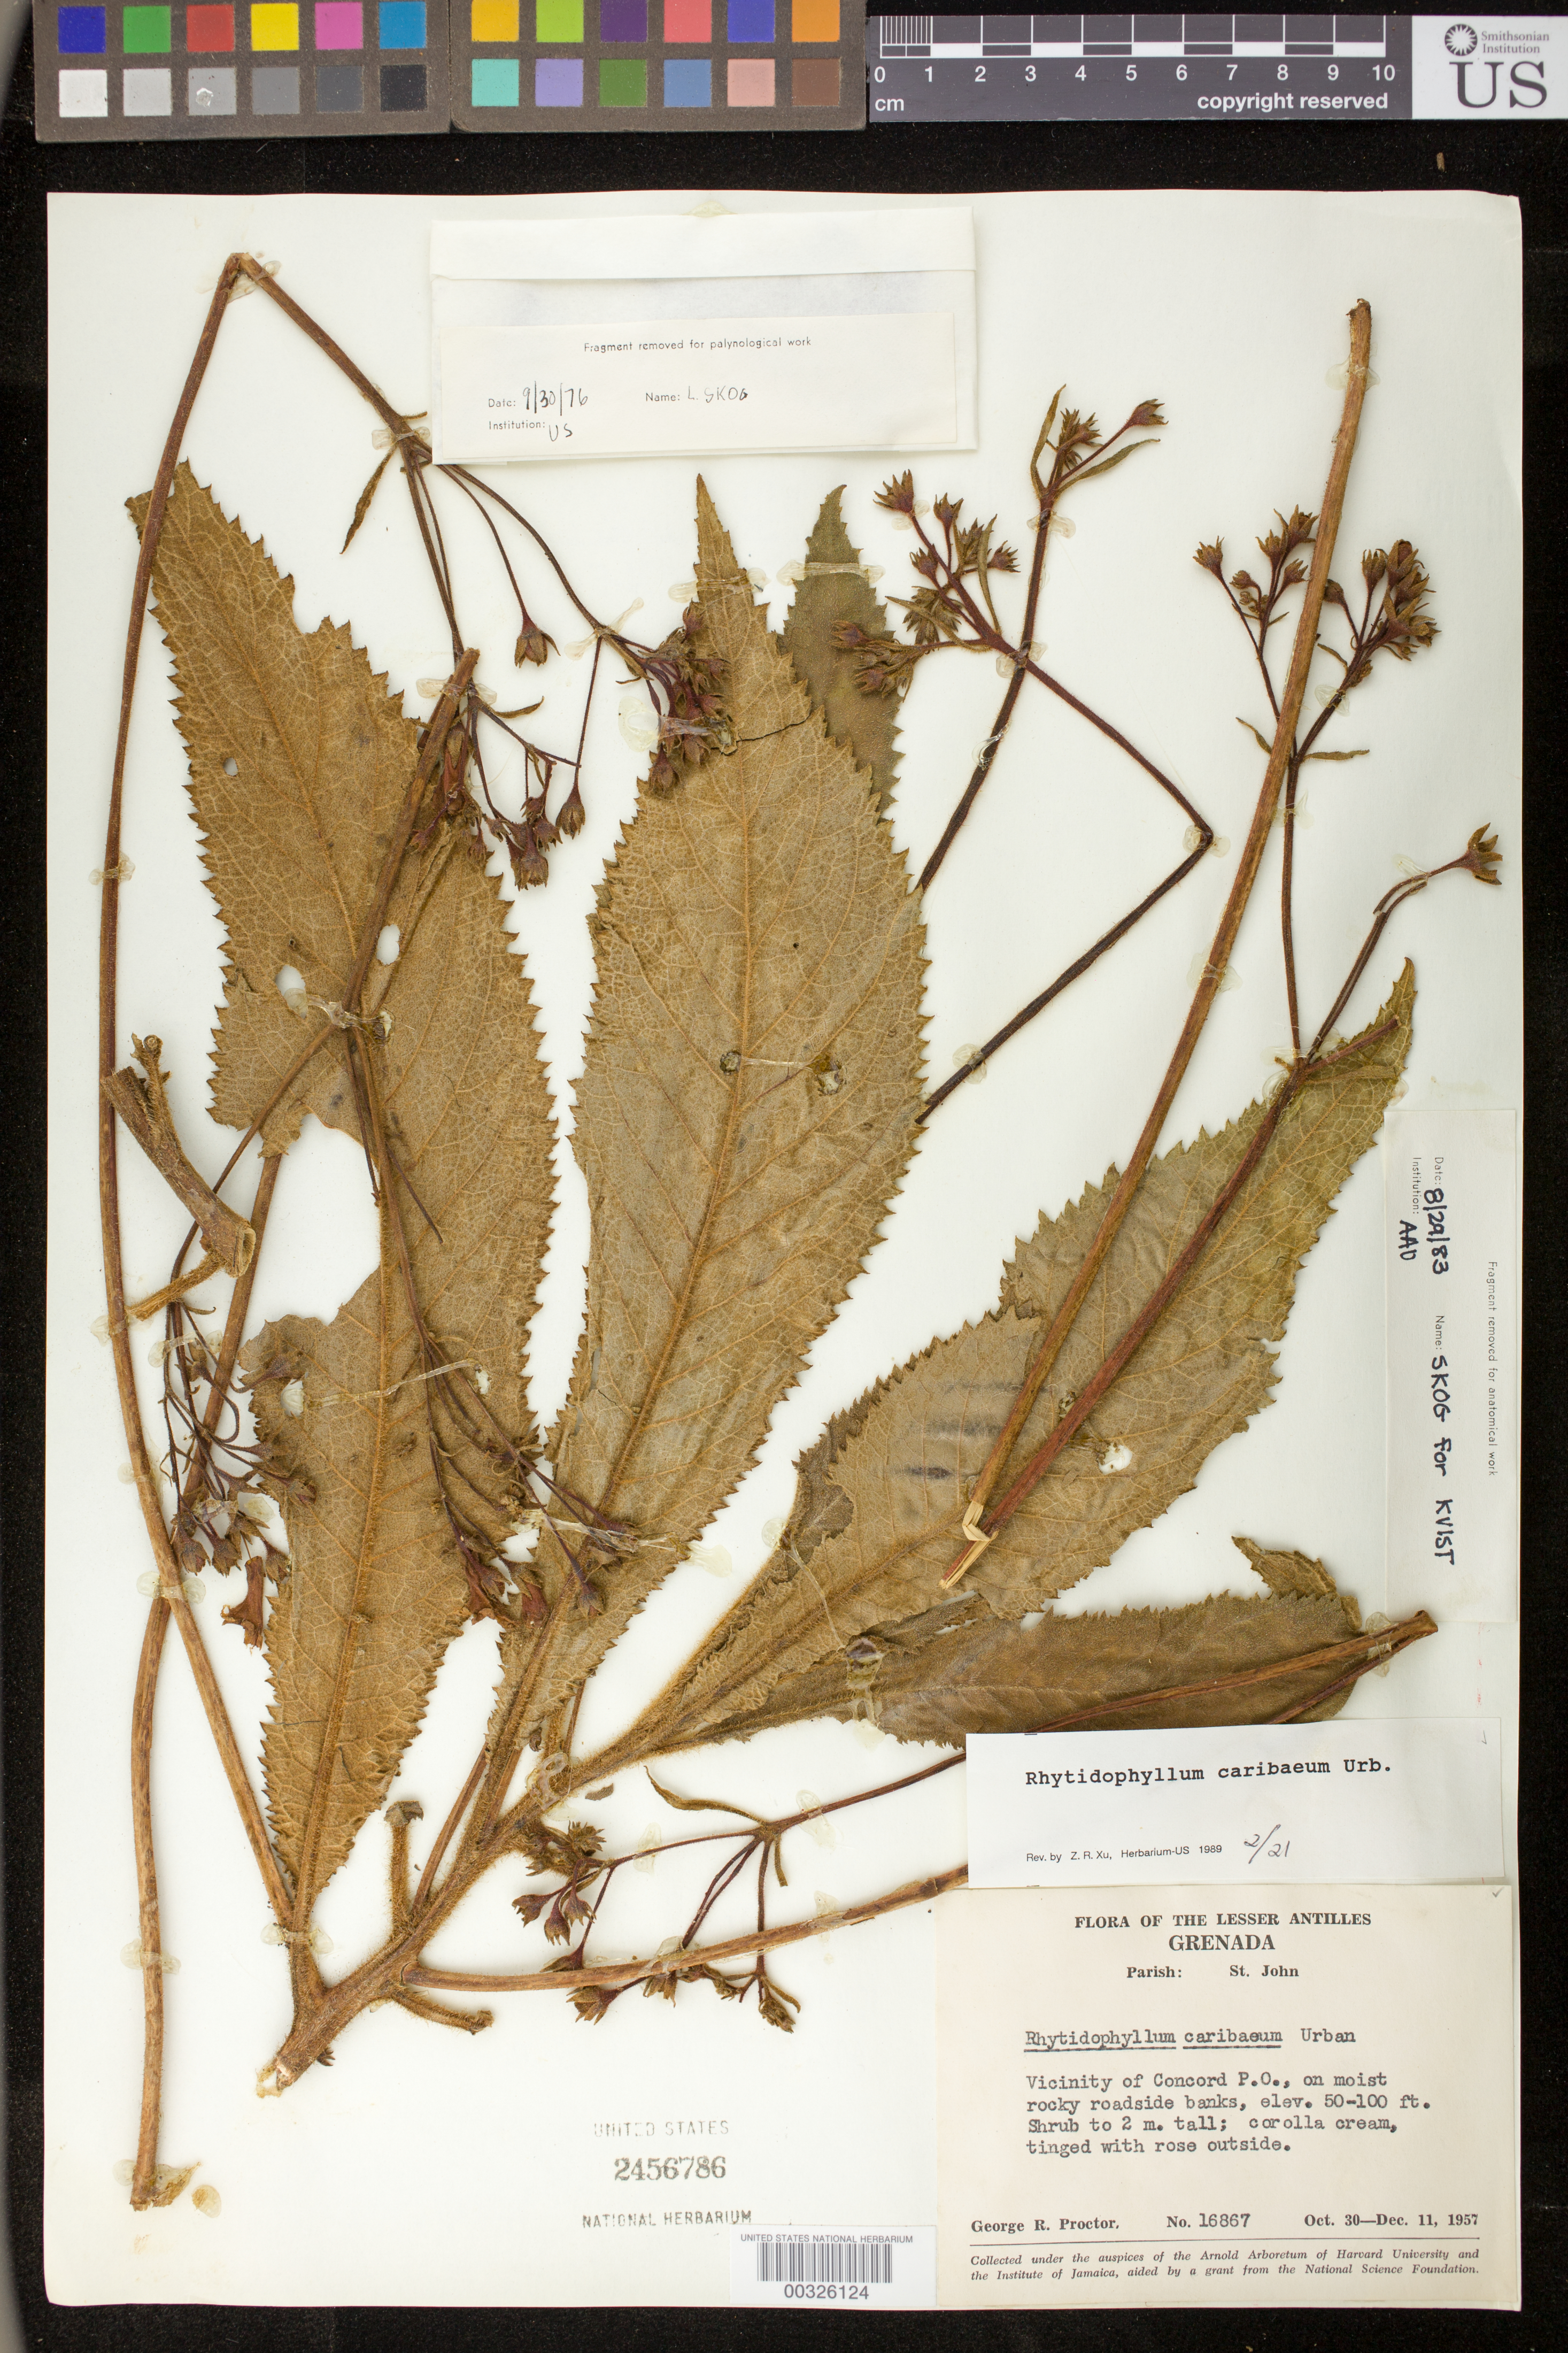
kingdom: Plantae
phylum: Tracheophyta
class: Magnoliopsida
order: Lamiales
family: Gesneriaceae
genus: Rhytidophyllum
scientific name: Rhytidophyllum caribaeum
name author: Urb.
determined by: Skog, Laurence E.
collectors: G. R. Proctor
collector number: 16867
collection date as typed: Oct-Dec 1957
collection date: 1957-10/1957-12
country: Grenada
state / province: Saint John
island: Grenada I.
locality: Vicinity of Concord P.O.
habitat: On moist rocky roadside banks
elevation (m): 15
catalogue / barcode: US 2456786